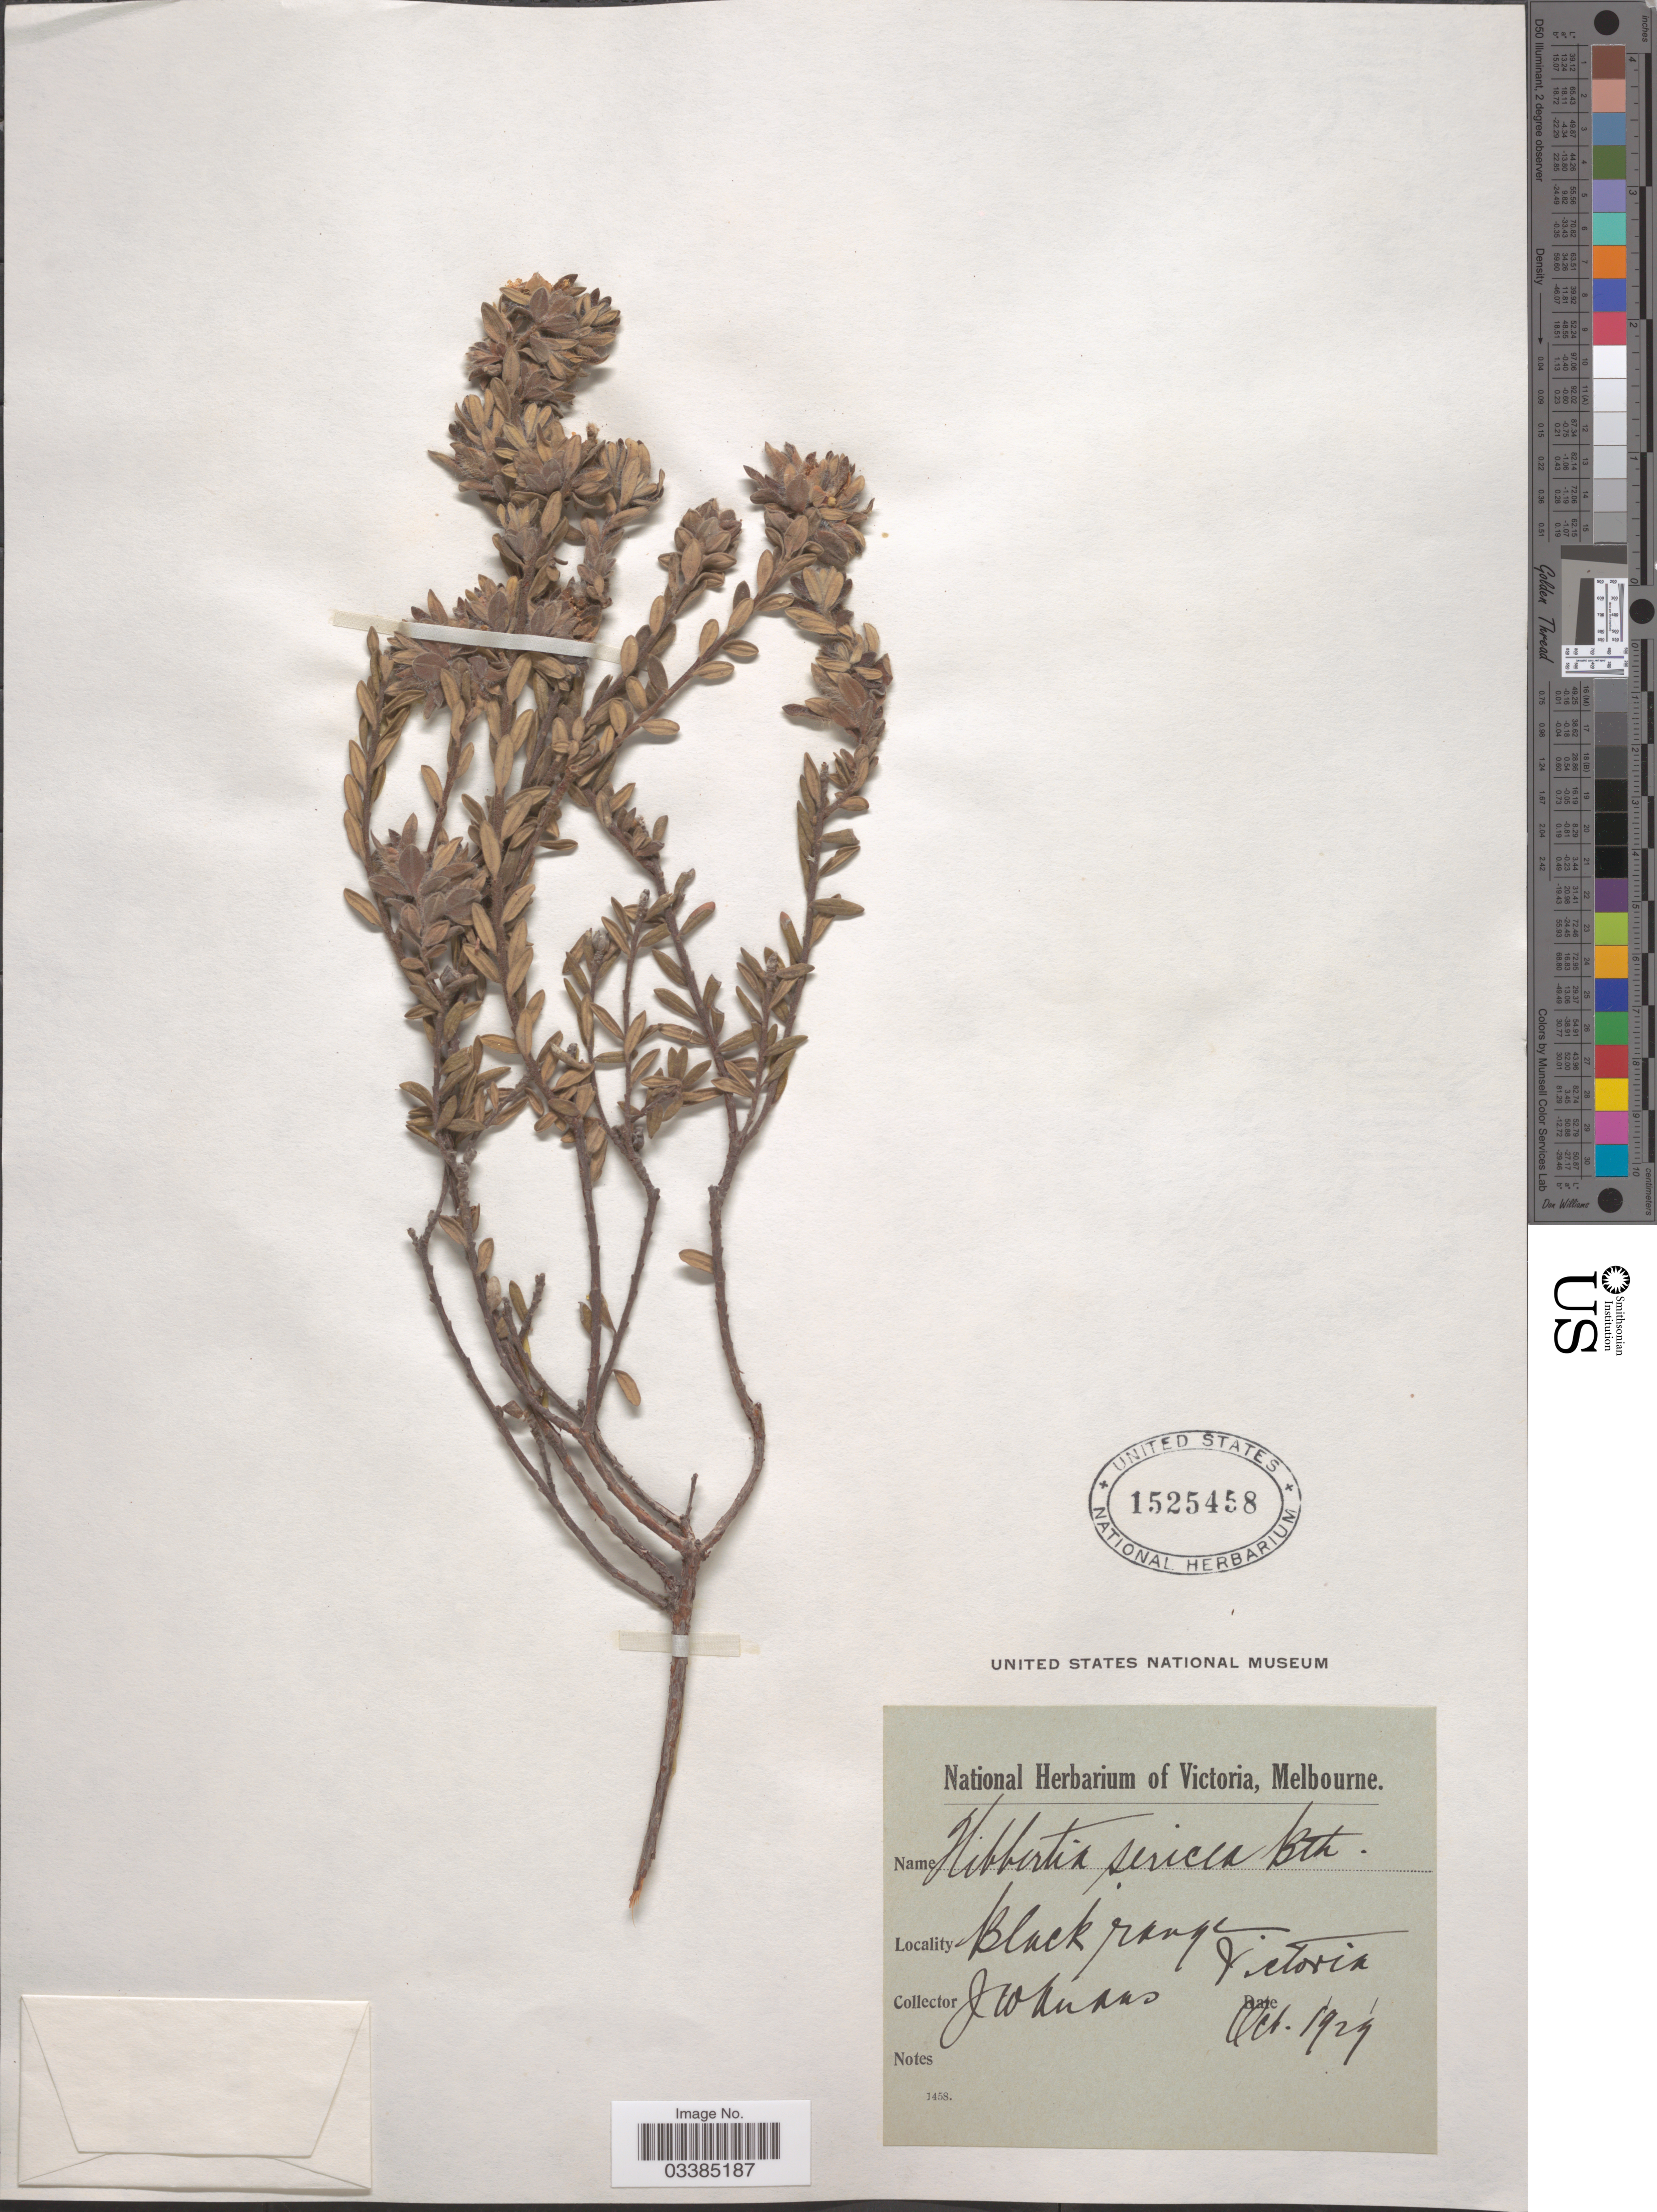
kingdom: Plantae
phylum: Tracheophyta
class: Magnoliopsida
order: Dilleniales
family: Dilleniaceae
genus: Hibbertia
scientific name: Hibbertia sericea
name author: Benth.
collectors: J. Audas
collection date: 1929-10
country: Australia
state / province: Victoria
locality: Black range. Victoria.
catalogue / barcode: US 1525458